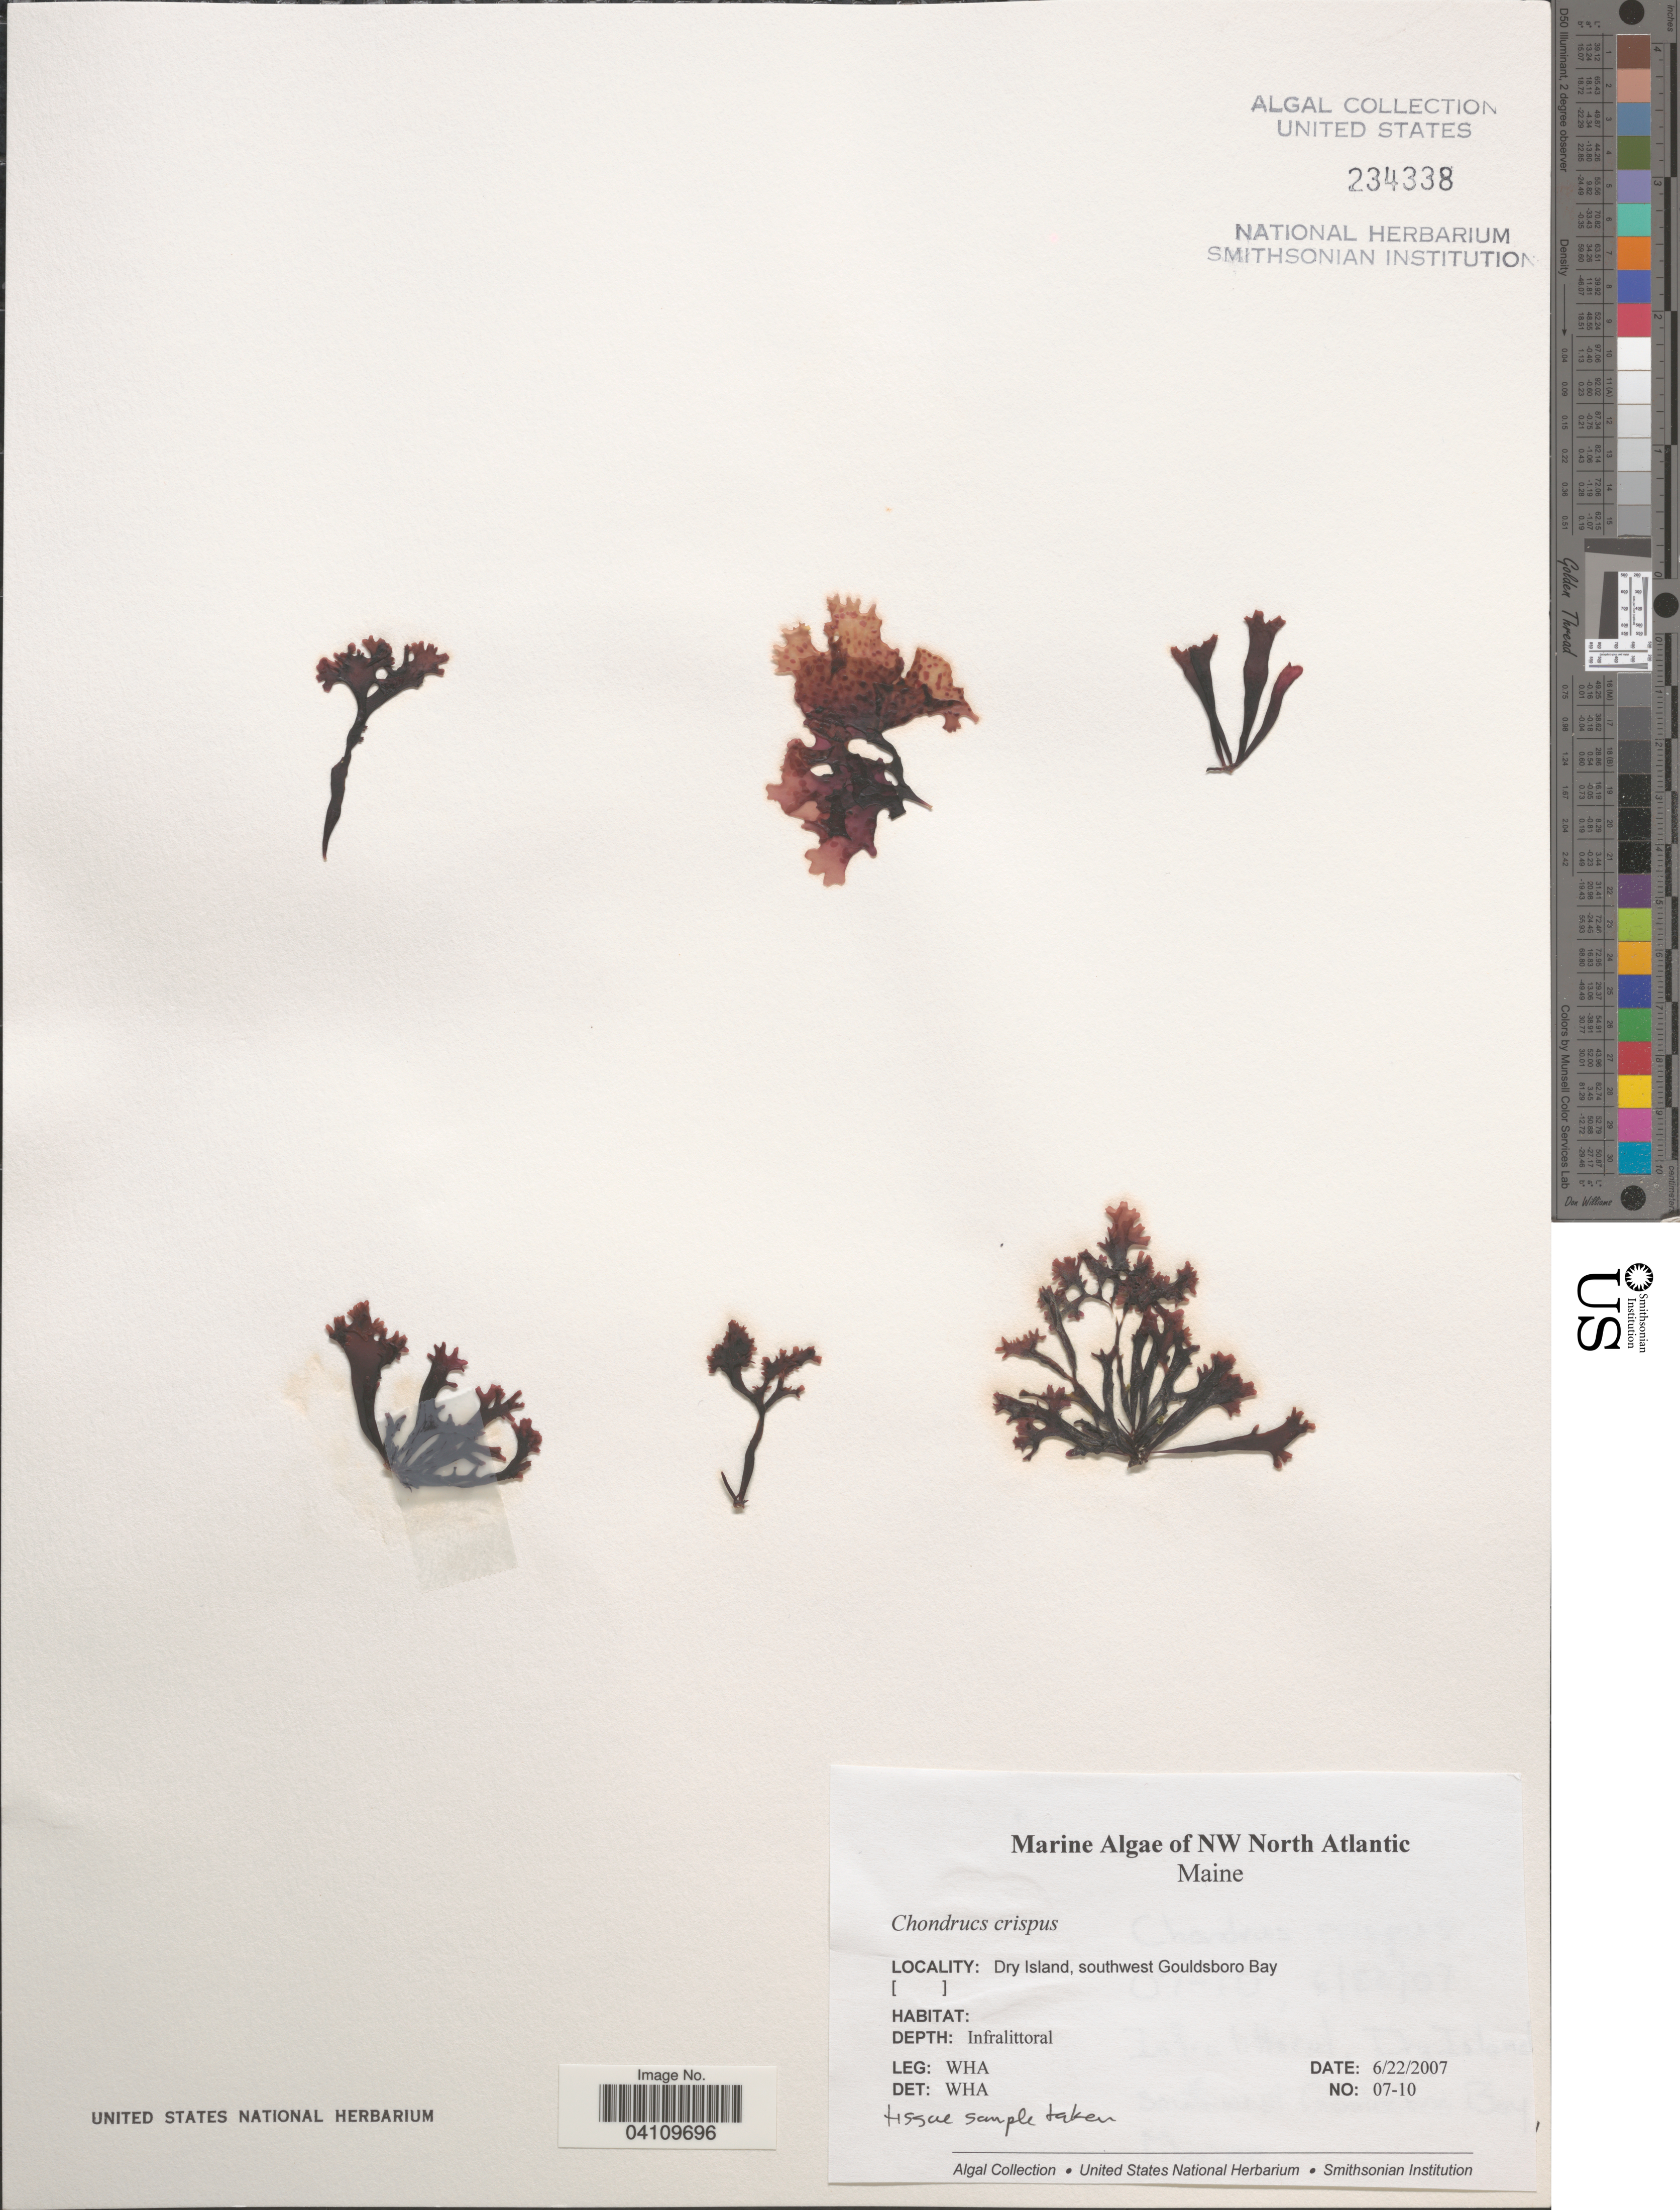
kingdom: Plantae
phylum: Rhodophyta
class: Florideophyceae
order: Gigartinales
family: Gigartinaceae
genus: Chondrus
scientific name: Chondrus crispus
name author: Stackh.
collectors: W. H. Adey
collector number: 07-10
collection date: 2007-06-22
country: United States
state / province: Maine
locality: NW North Atlantic. Dry Island, southwest Gouldsboro Bay.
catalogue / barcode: US 234338